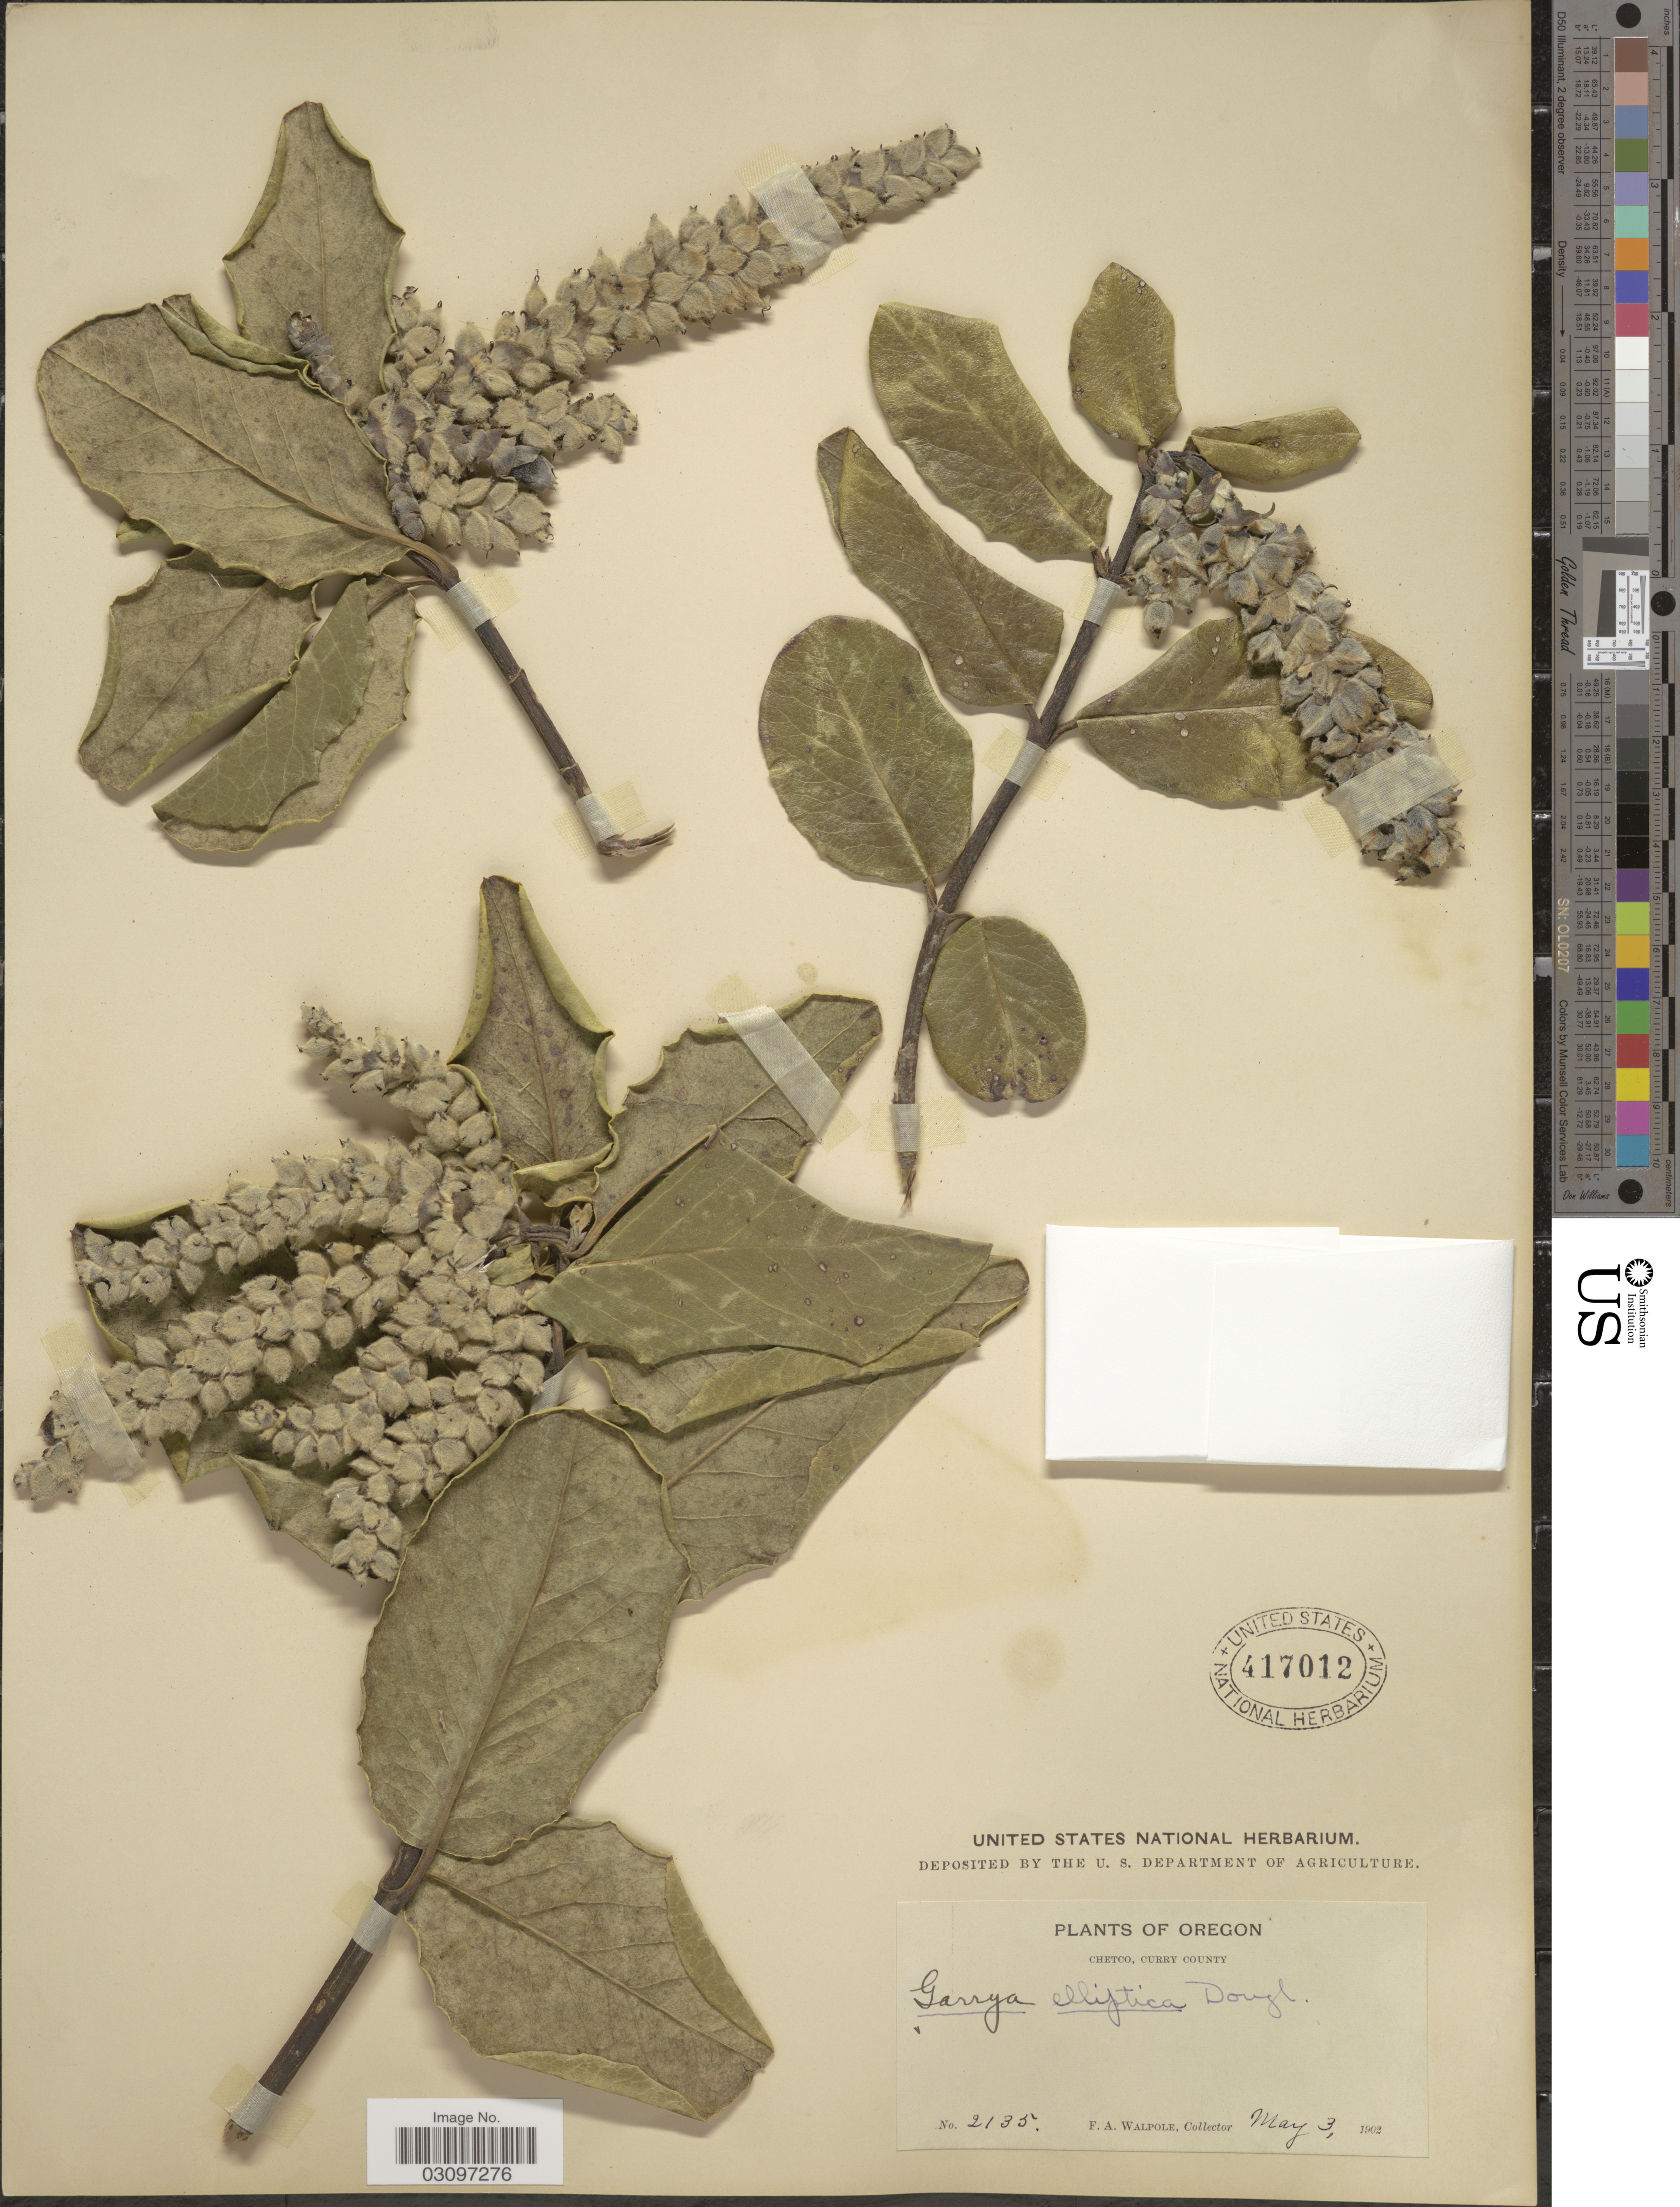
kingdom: Plantae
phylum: Tracheophyta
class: Magnoliopsida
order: Garryales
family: Garryaceae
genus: Garrya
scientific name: Garrya elliptica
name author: Douglas ex Lindl.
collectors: F. Walpole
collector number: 2135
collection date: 1902-05-03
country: United States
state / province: Oregon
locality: Chetco, Curry County.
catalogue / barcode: US 417012